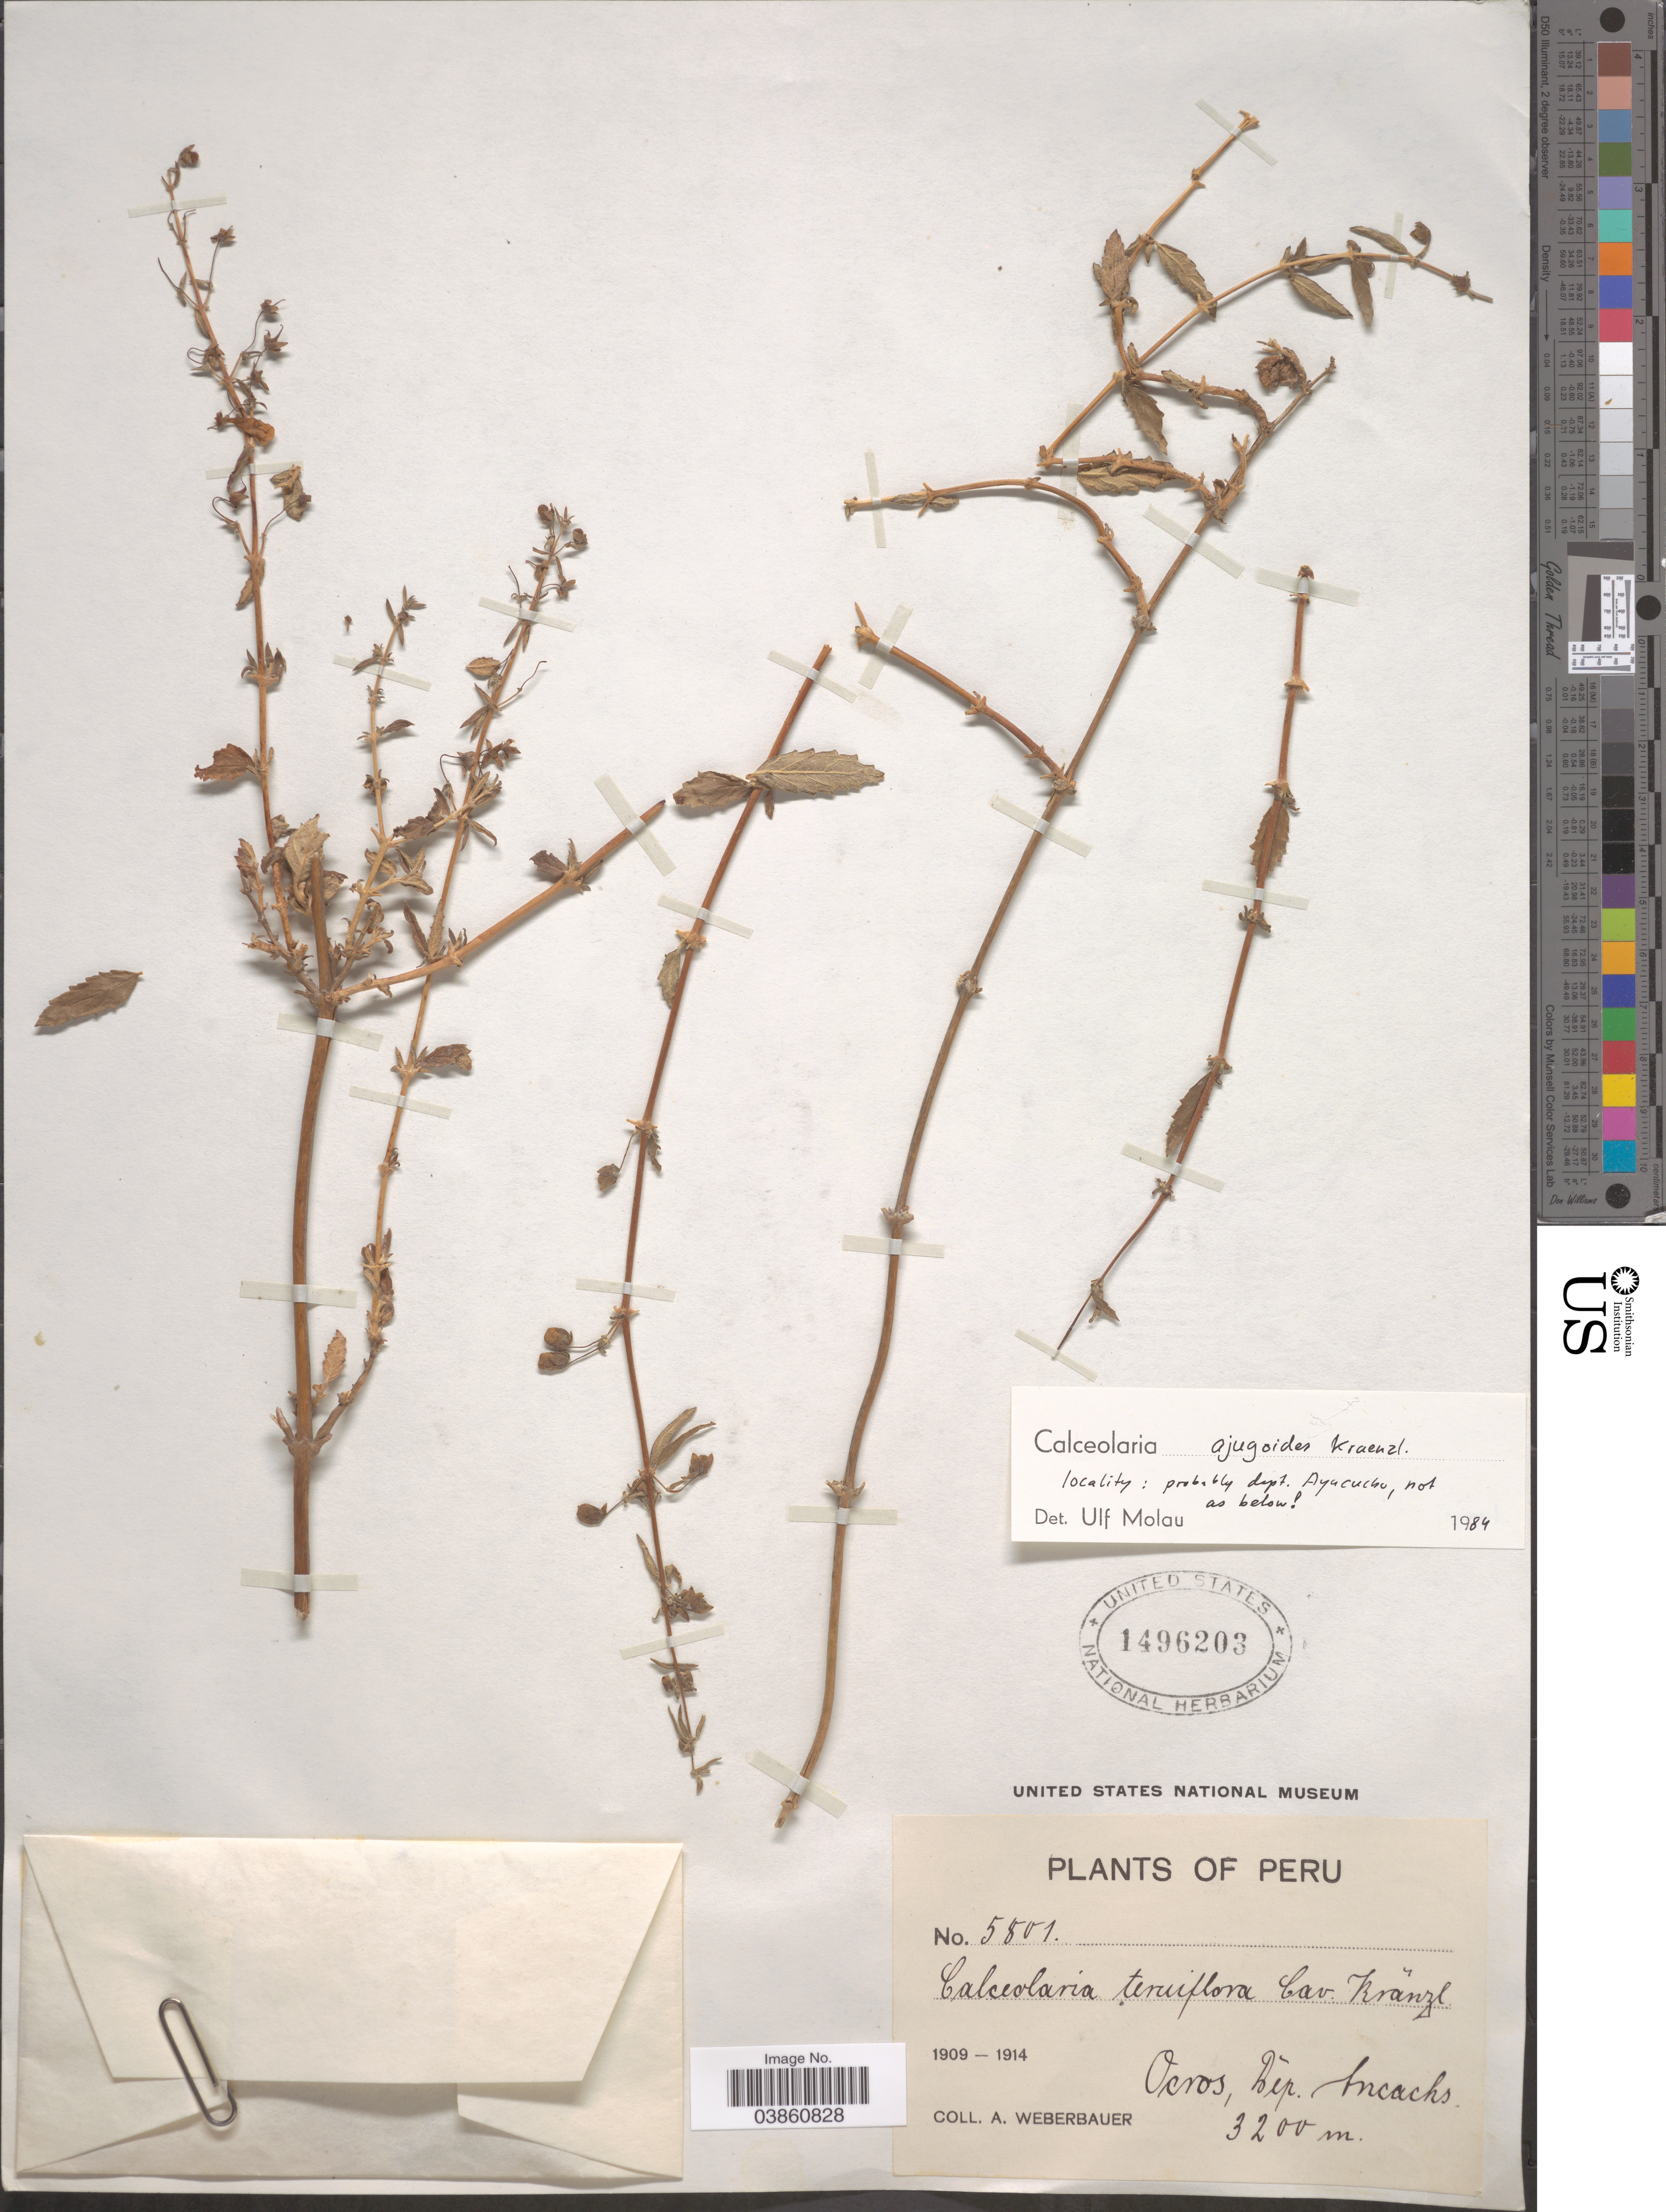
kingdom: Plantae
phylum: Tracheophyta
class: Magnoliopsida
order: Lamiales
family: Calceolariaceae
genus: Calceolaria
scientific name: Calceolaria ajugoides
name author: Kraenzl.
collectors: A. Weberbauer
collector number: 5801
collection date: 1909/1914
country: Peru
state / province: Ancash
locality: Ocros, Dep. Ancachs.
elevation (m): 3200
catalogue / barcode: US 1496203